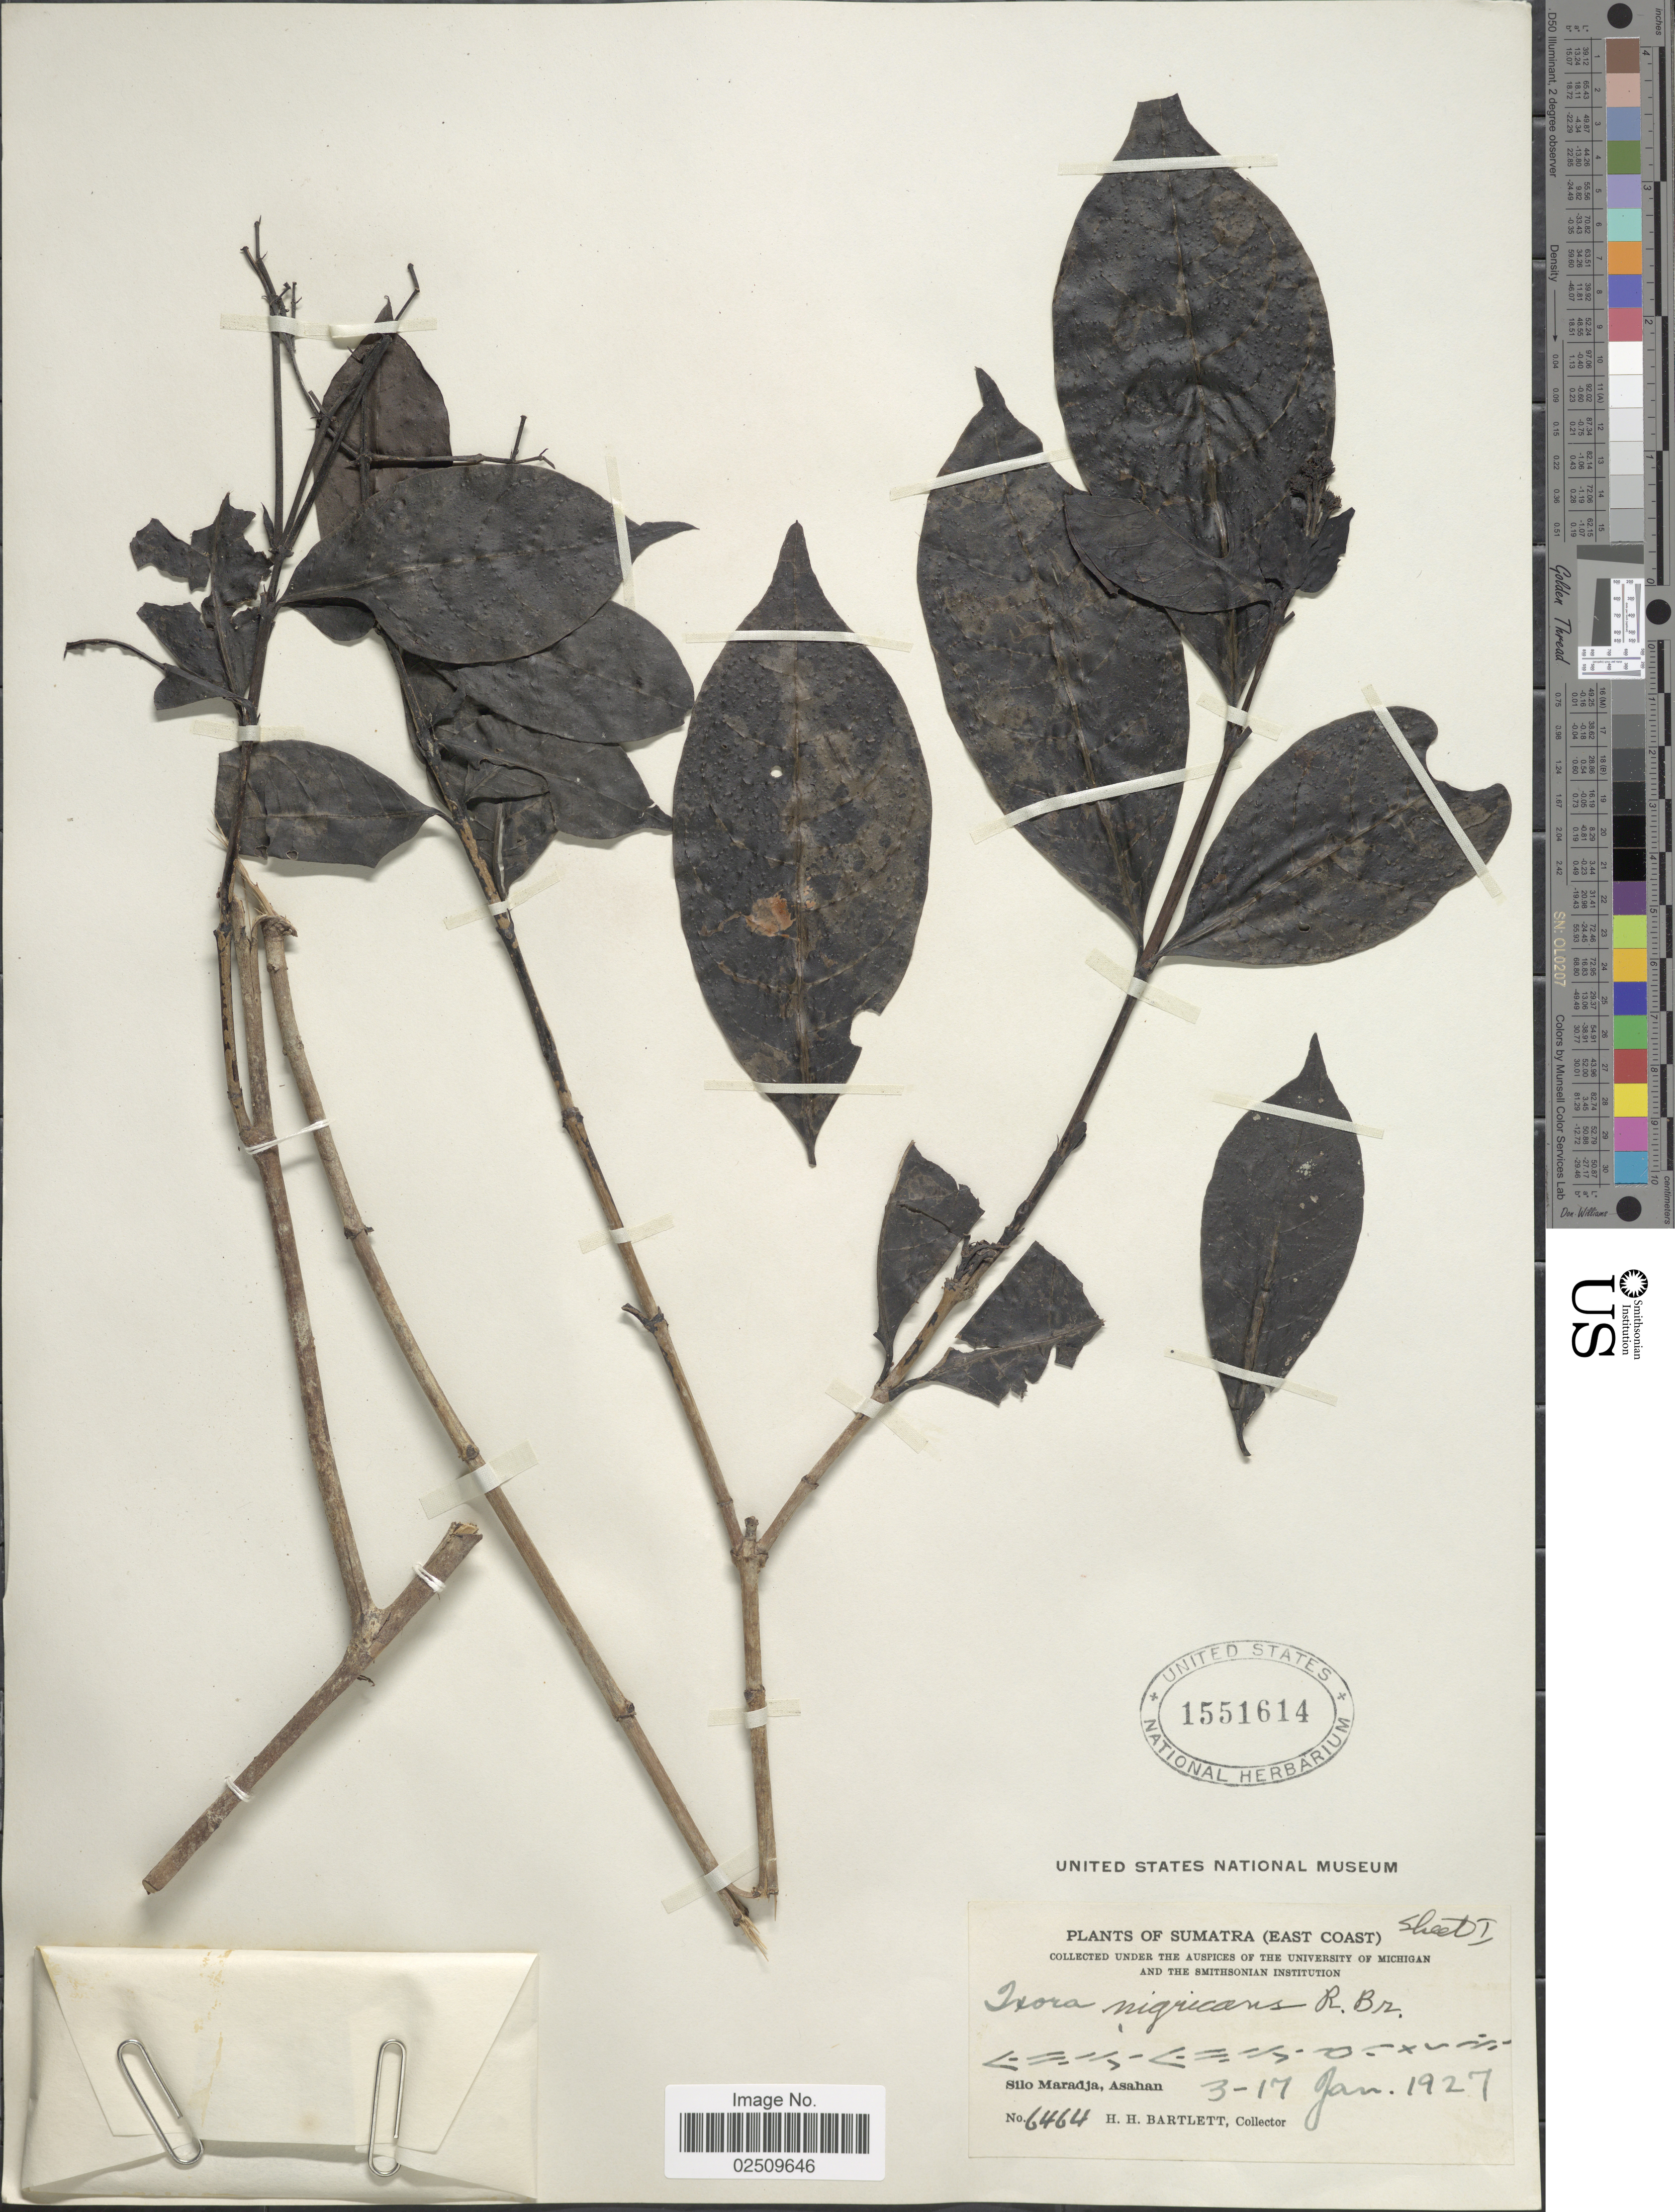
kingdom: Plantae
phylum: Tracheophyta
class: Magnoliopsida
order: Gentianales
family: Rubiaceae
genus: Ixora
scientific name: Ixora nigricans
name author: R. Br. ex Wight & Arn.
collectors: H. H. Bartlett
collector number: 6464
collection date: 1927-01-03/1927-01-17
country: Indonesia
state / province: Sumatra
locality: (East Coast), Silo Maradja, Asahan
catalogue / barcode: US 1551614